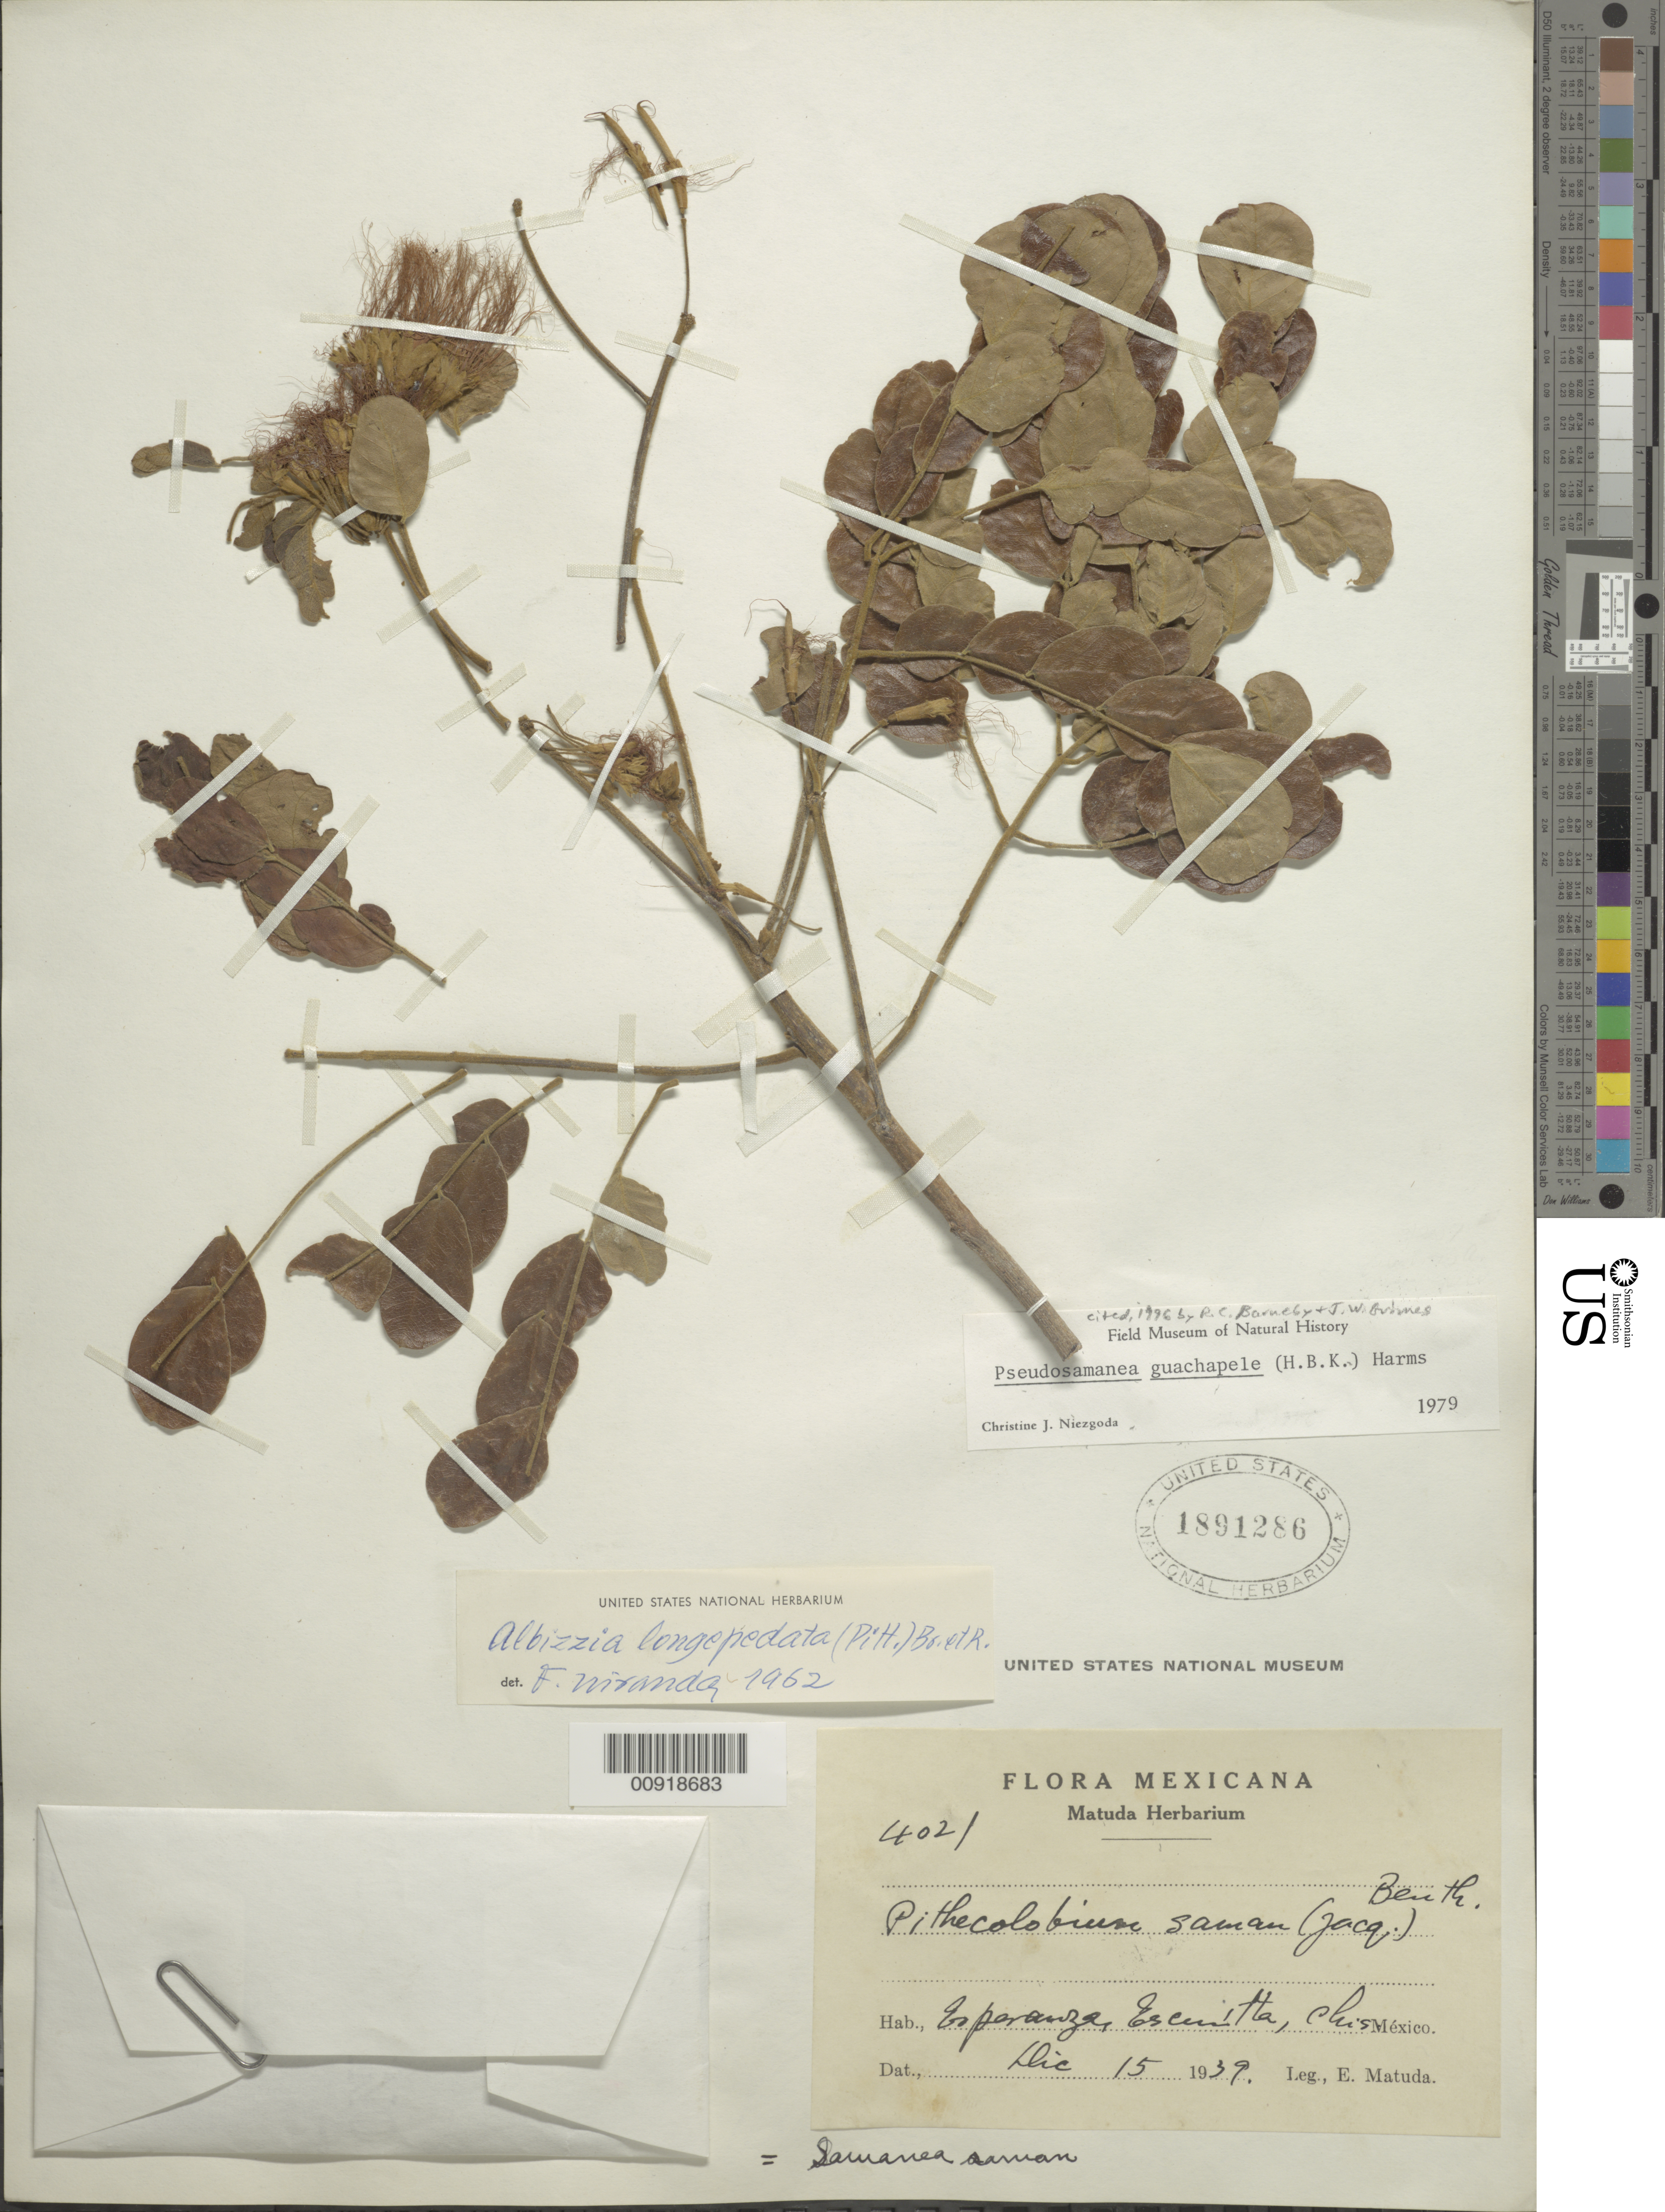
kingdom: Plantae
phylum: Tracheophyta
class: Magnoliopsida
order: Fabales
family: Fabaceae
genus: Pseudosamanea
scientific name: Pseudosamanea guachapele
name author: (Kunth) Harms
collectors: E. Matuda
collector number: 4021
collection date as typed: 15 Dec 1939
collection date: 1939-12-15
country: Mexico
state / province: Chiapas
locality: Esperanza, Escuintla, Chiapas.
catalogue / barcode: US 1891286